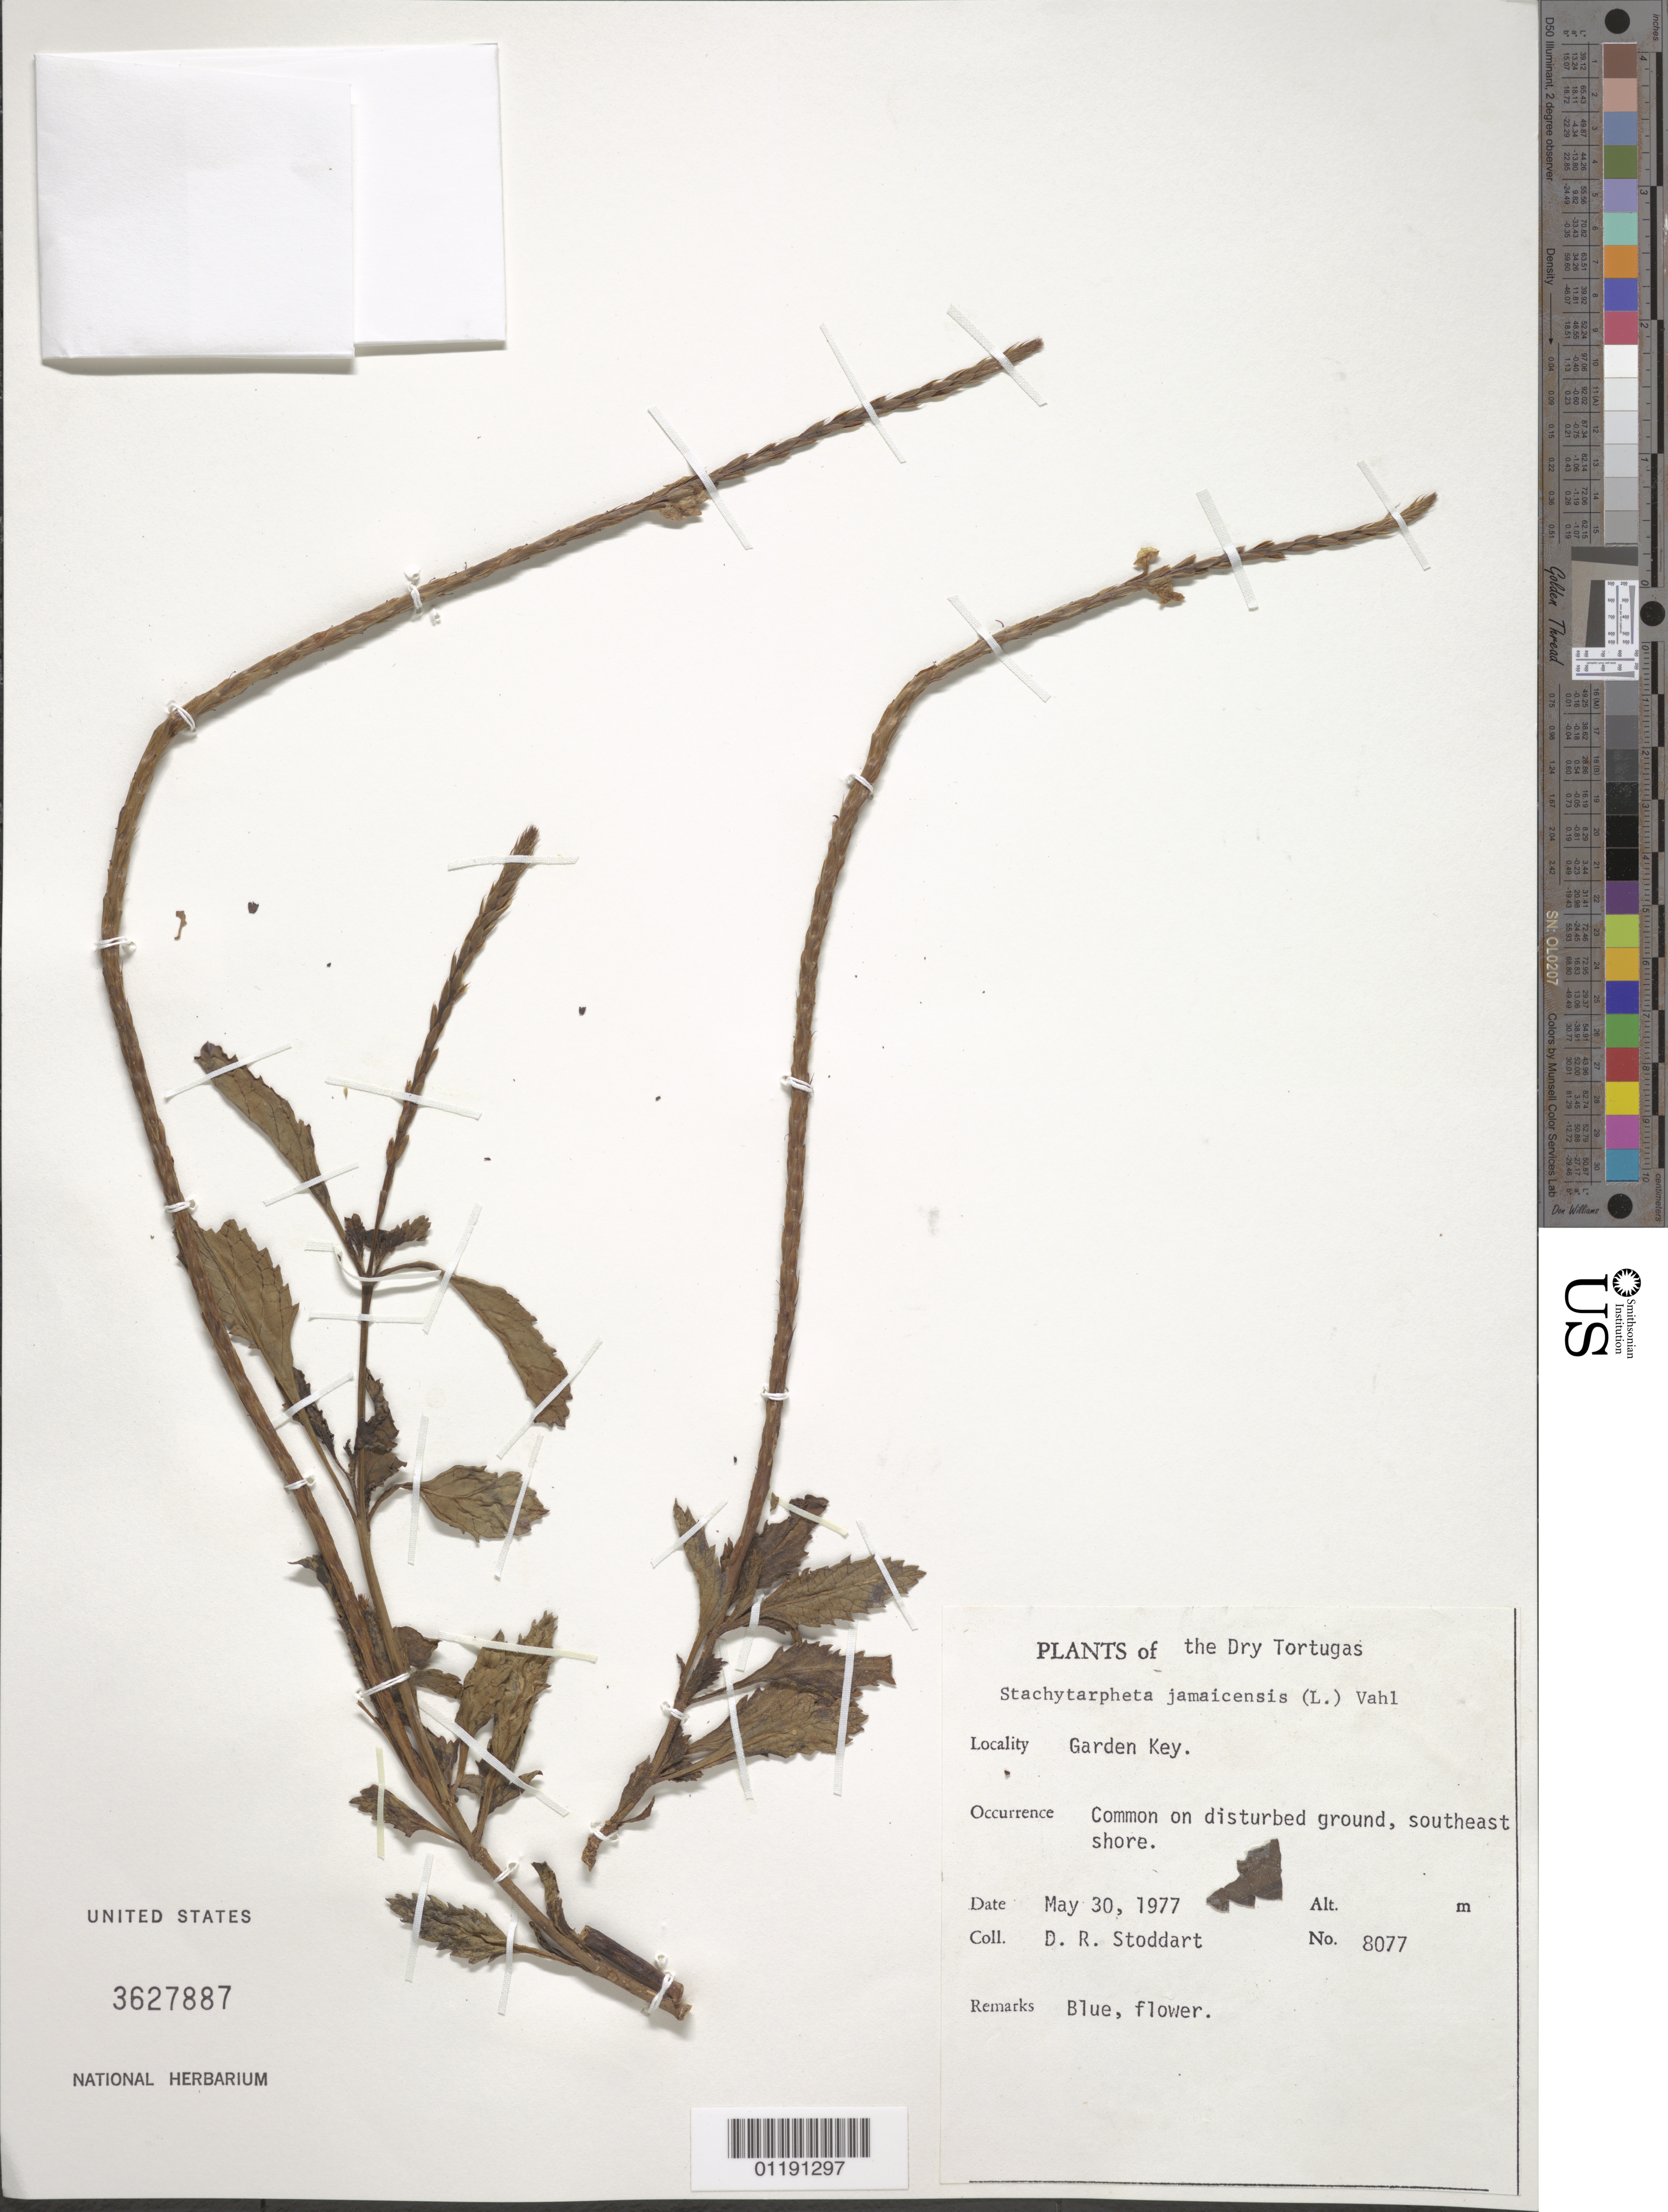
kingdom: Plantae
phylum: Tracheophyta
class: Magnoliopsida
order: Lamiales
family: Verbenaceae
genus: Stachytarpheta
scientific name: Stachytarpheta jamaicensis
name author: (L.) Vahl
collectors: D. R. Stoddart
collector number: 8077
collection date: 1977-05-30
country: United States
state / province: Florida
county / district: Monroe County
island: Garden Key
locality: Common on disturbed ground, SE shore.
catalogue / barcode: US 3627887